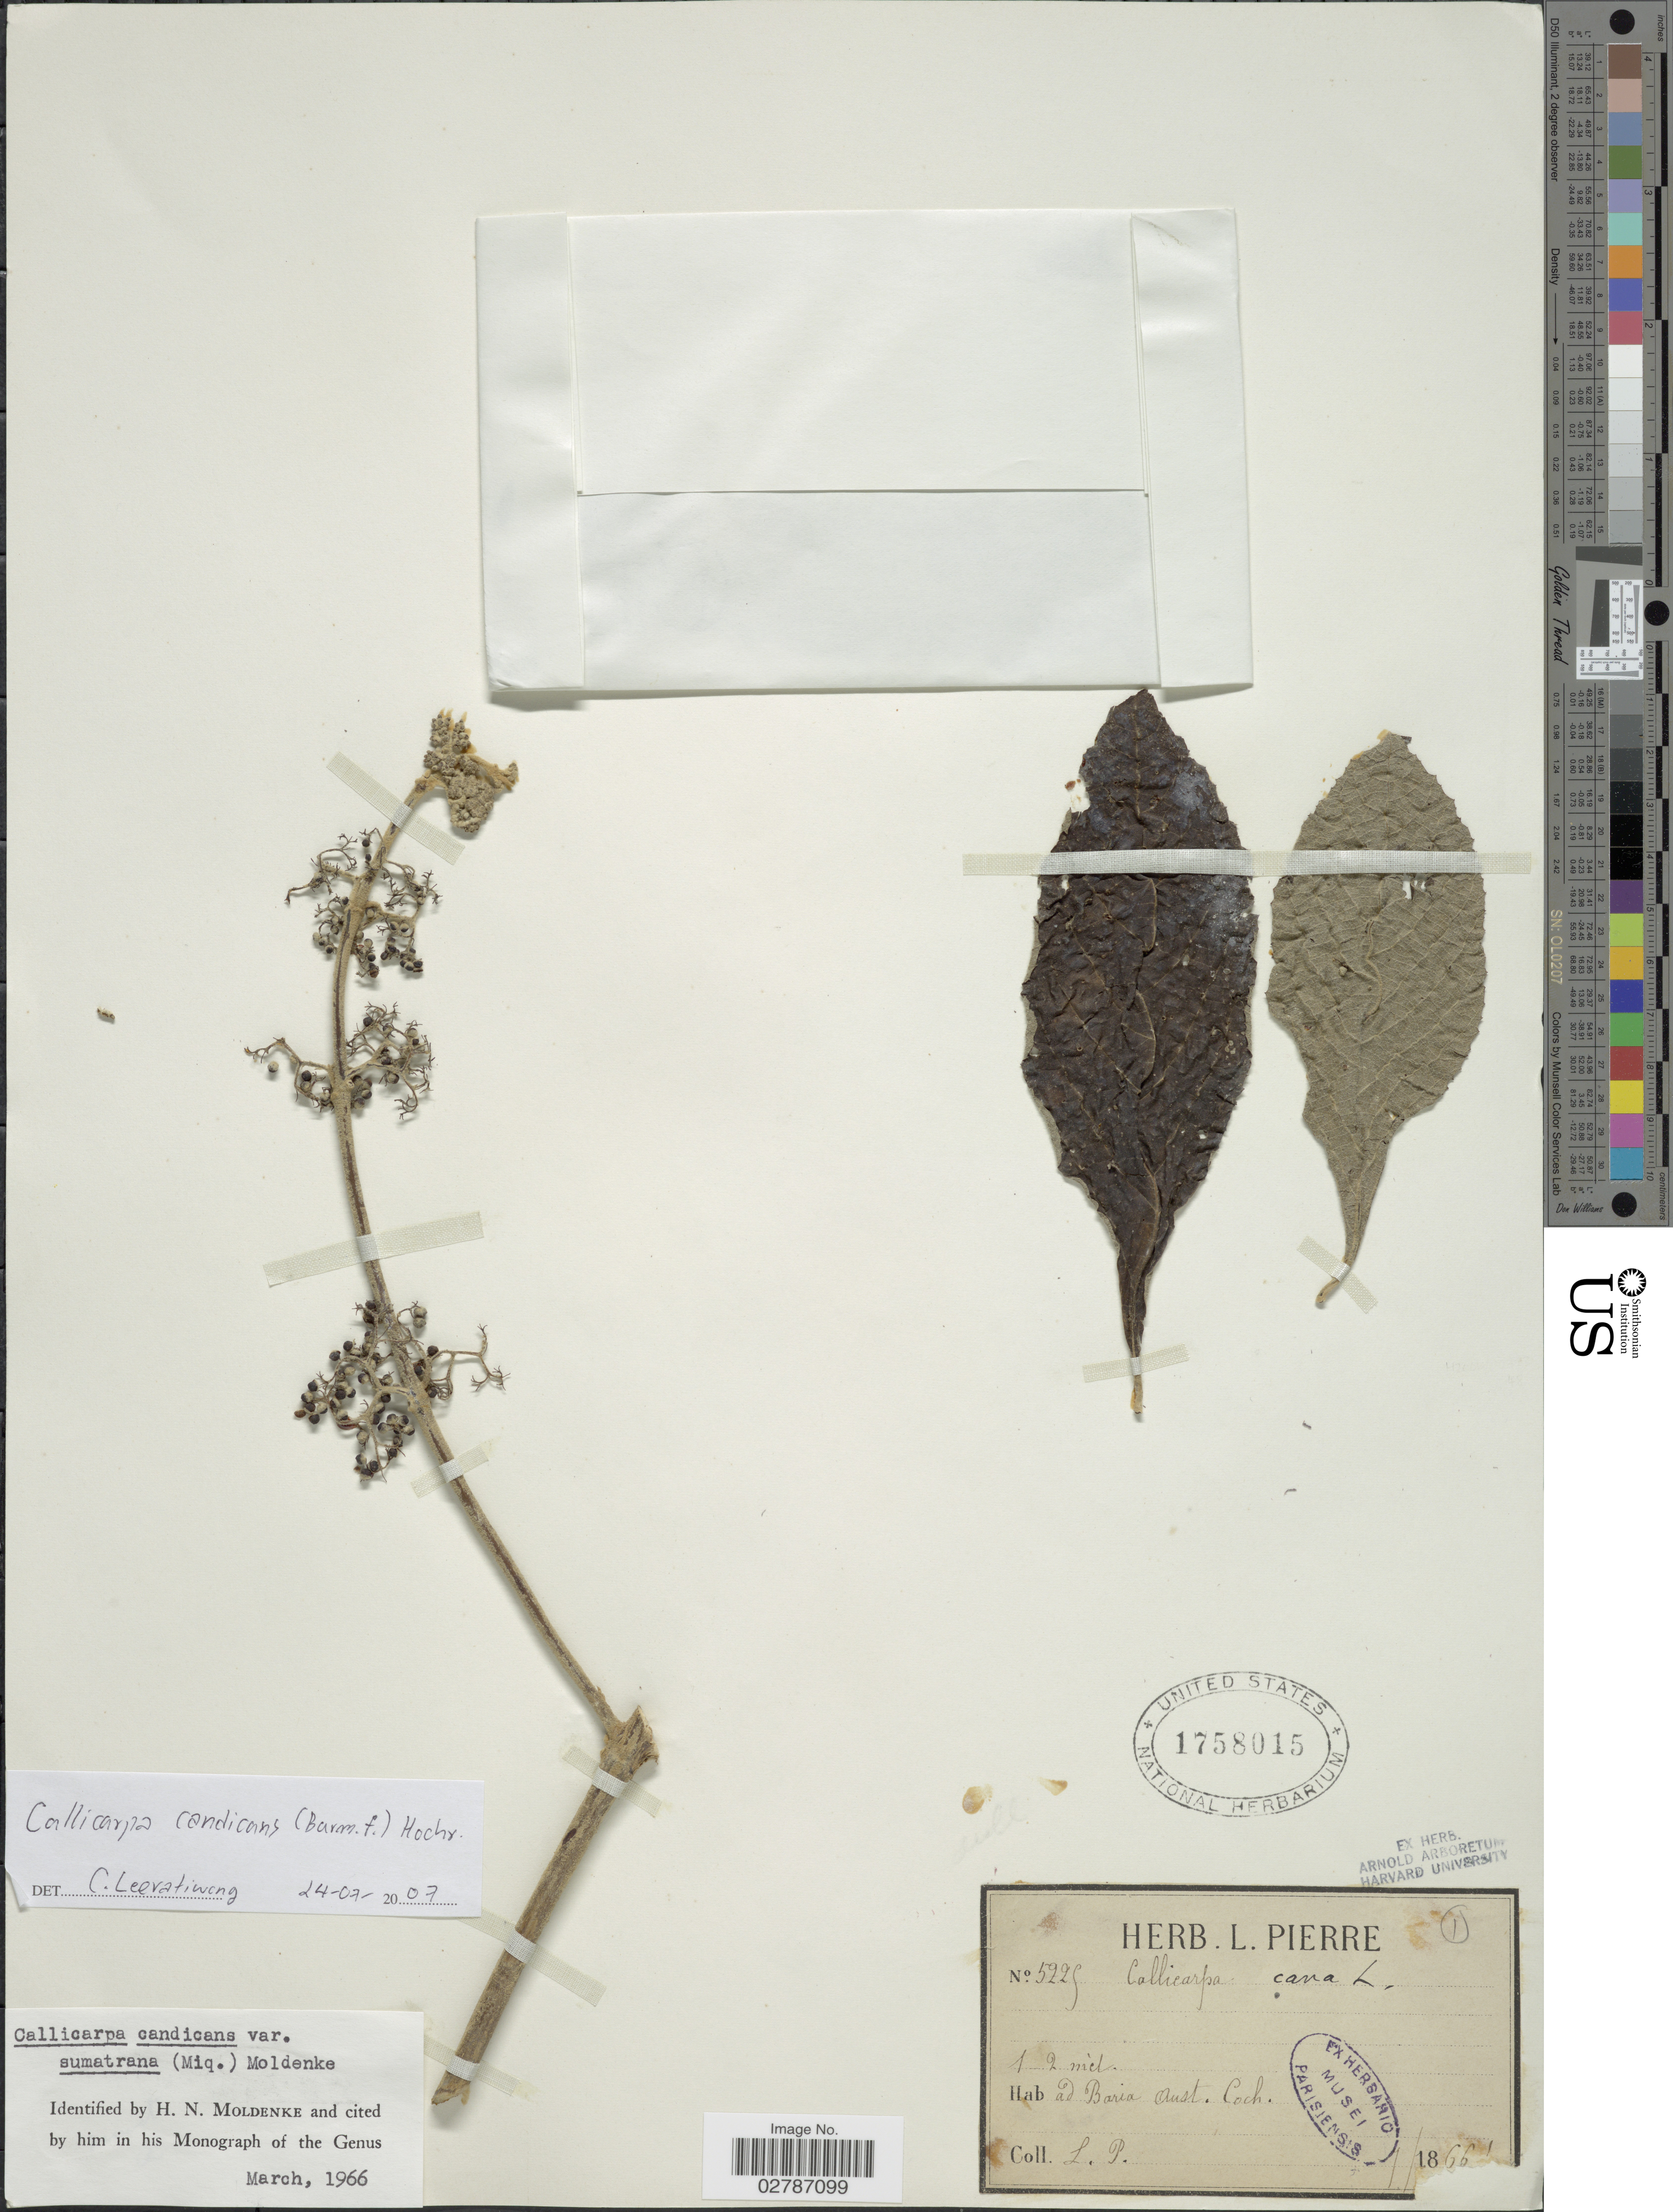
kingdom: Plantae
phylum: Tracheophyta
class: Magnoliopsida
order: Lamiales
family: Lamiaceae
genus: Callicarpa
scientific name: Callicarpa candicans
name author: (Burm. f.) Hochr.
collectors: L. Pierre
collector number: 5225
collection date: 1866-07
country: Vietnam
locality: Ad Baria aust. Coch.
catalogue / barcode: US 1758015